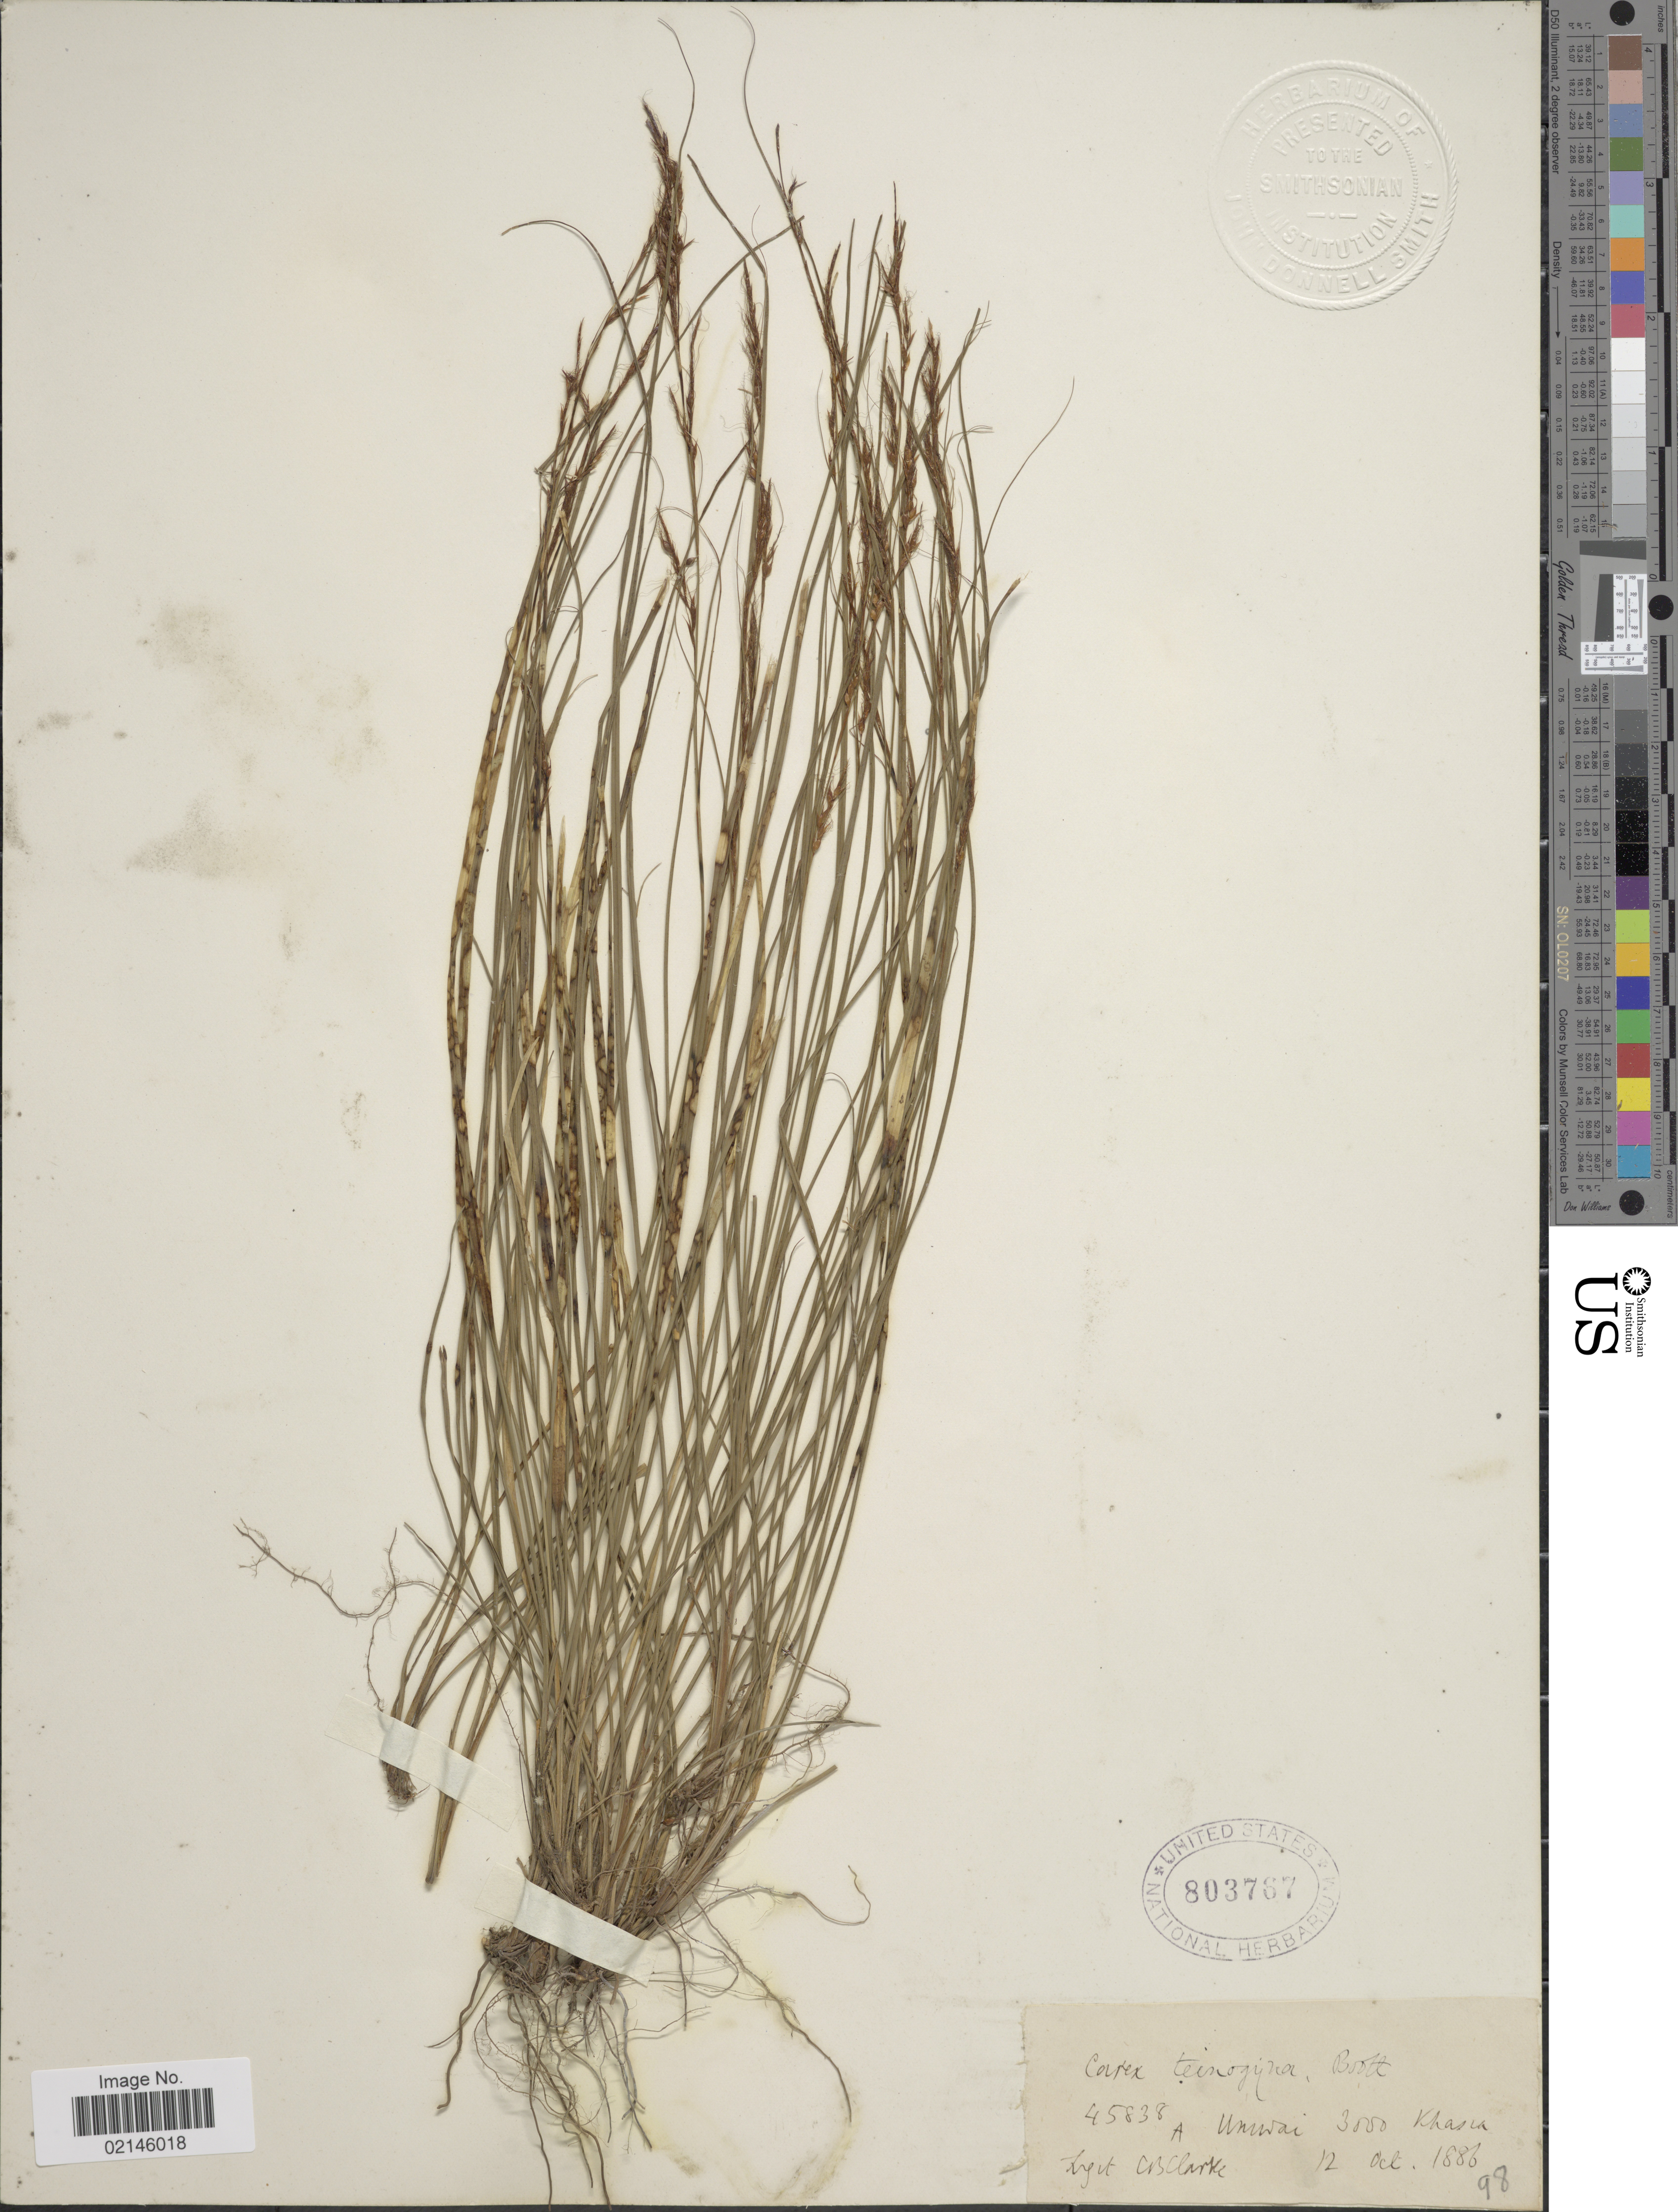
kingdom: Plantae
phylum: Tracheophyta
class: Liliopsida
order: Poales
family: Cyperaceae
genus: Carex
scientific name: Carex teinogyna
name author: Boott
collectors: C. B. Clarke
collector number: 45838A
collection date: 1886-10-12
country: India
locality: Umwai. Khasia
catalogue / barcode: US 803767